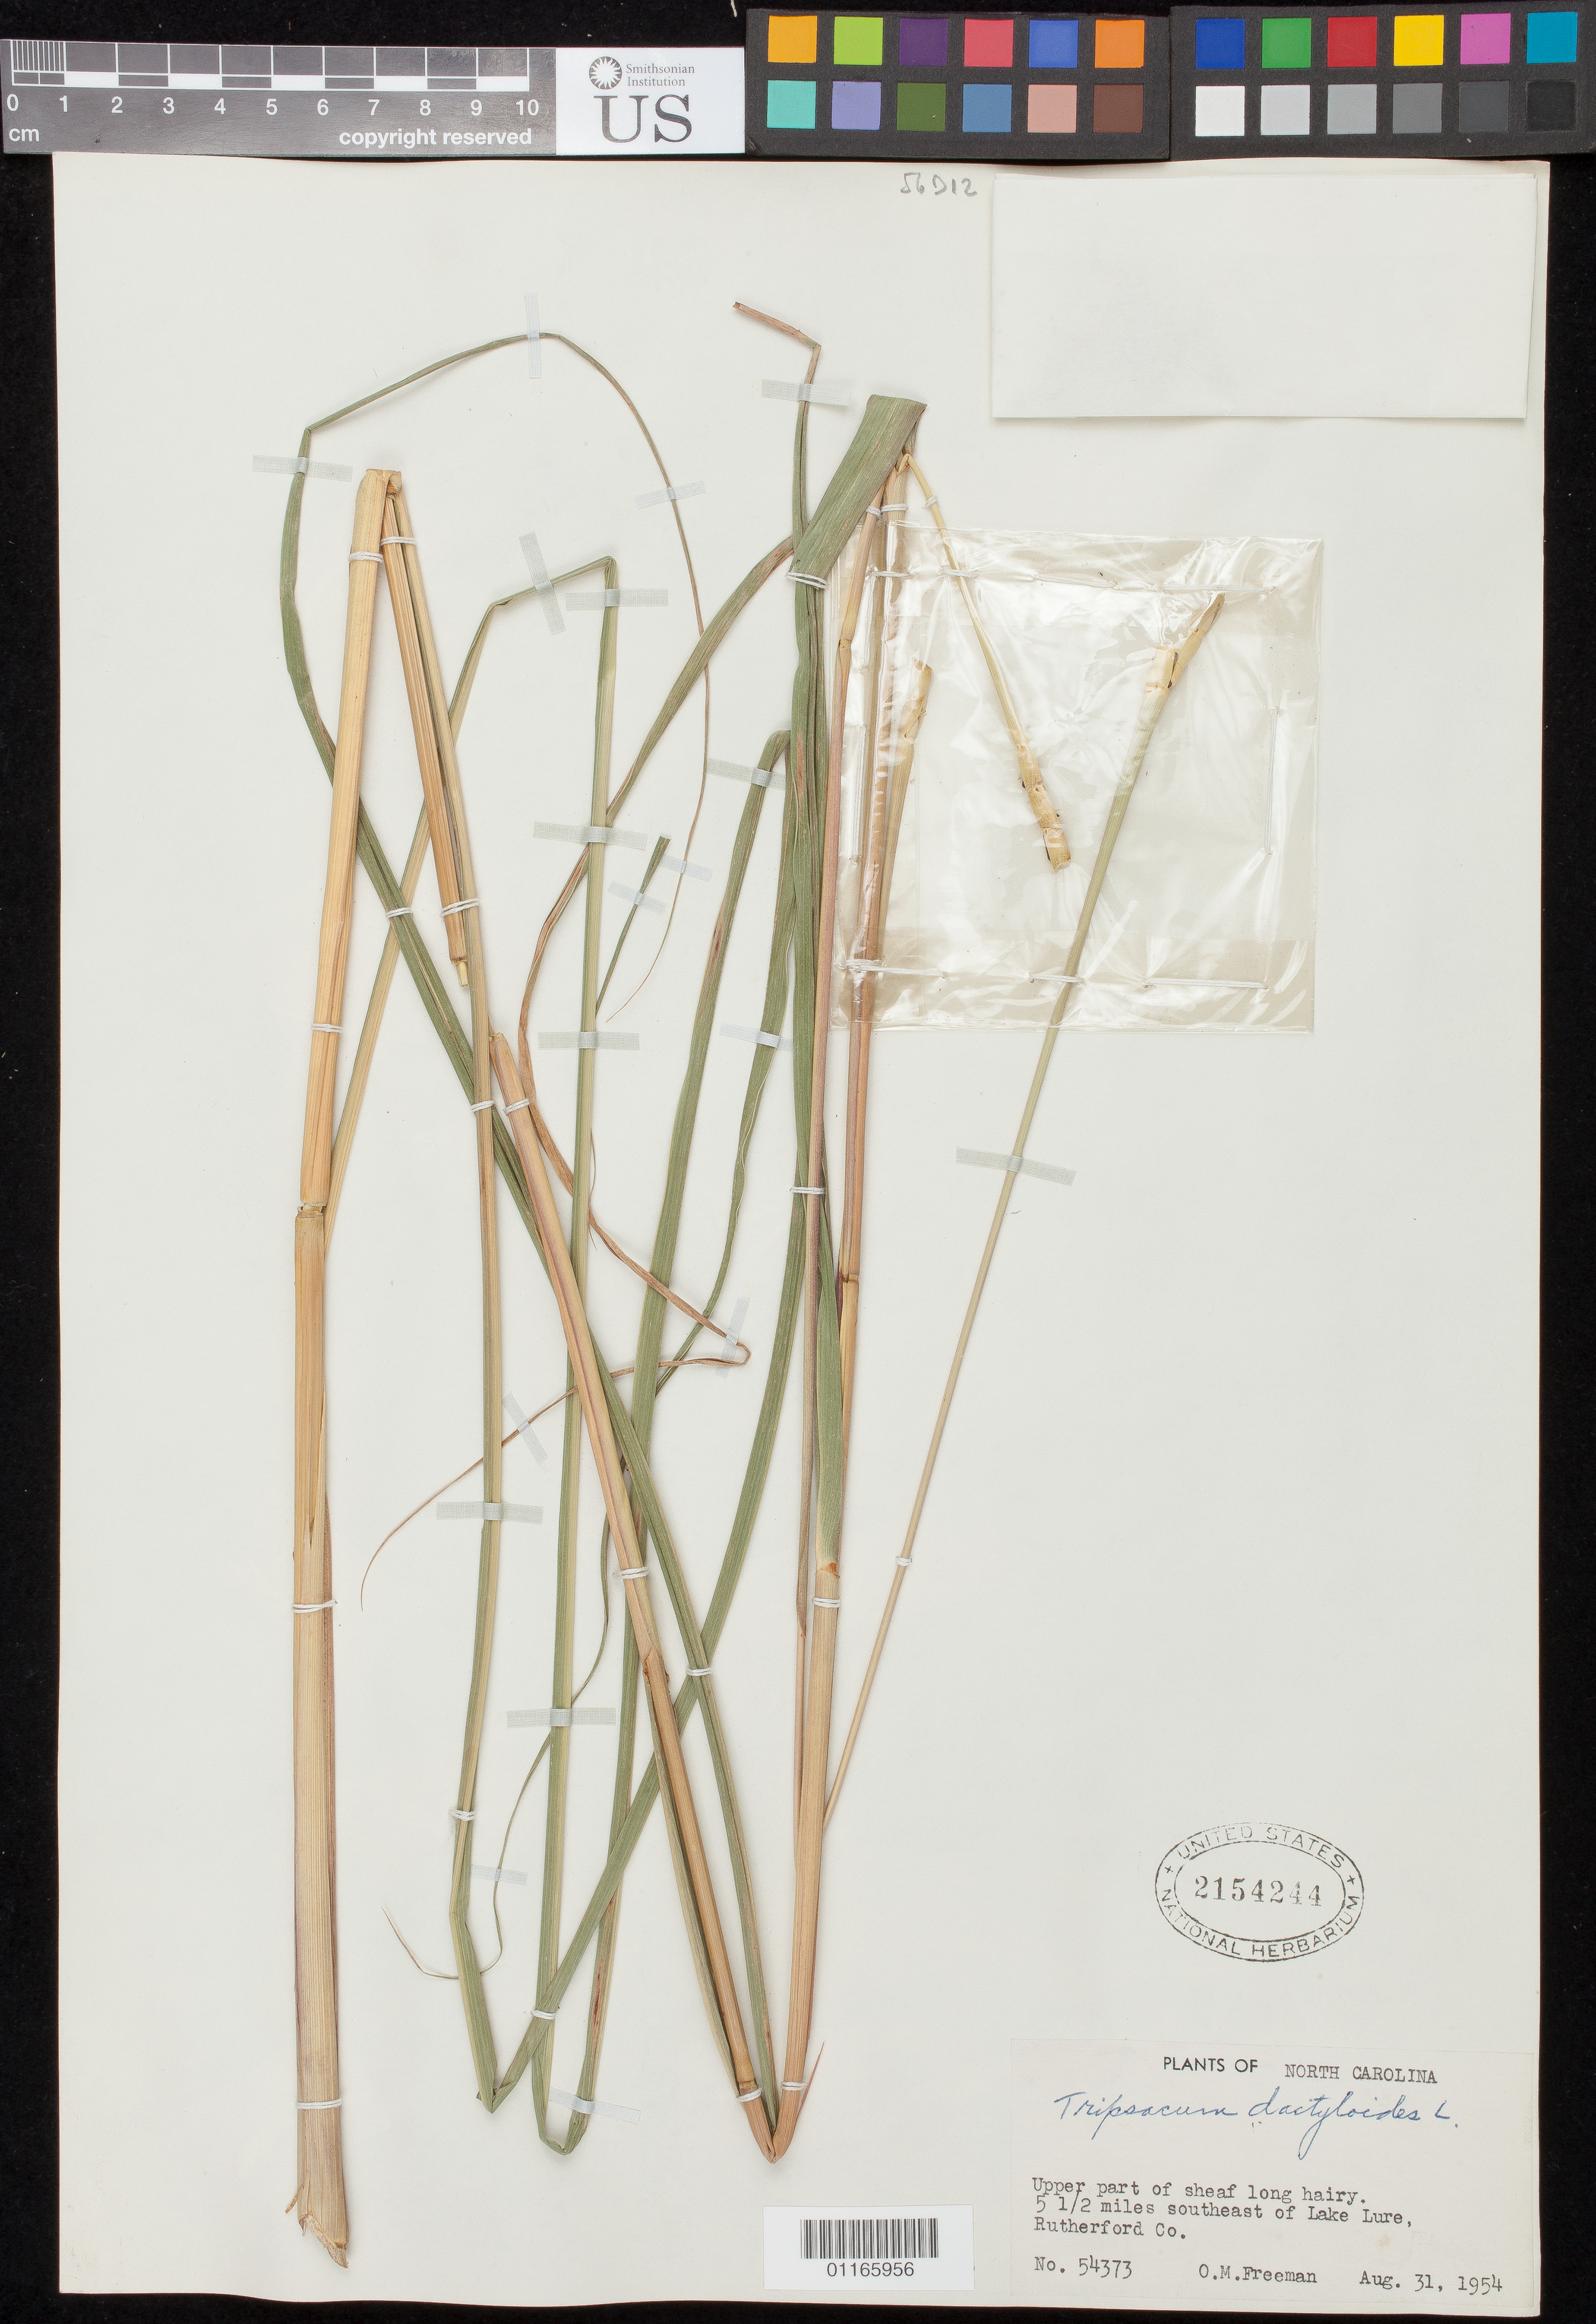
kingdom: Plantae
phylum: Tracheophyta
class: Liliopsida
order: Poales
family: Poaceae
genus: Tripsacum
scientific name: Tripsacum dactyloides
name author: (L.) L.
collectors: O. Freeman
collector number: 54373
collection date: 1954-08-31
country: United States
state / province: North Carolina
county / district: Rutherford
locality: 5.5 miles south east of Lake Lure.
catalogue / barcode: US 2154244